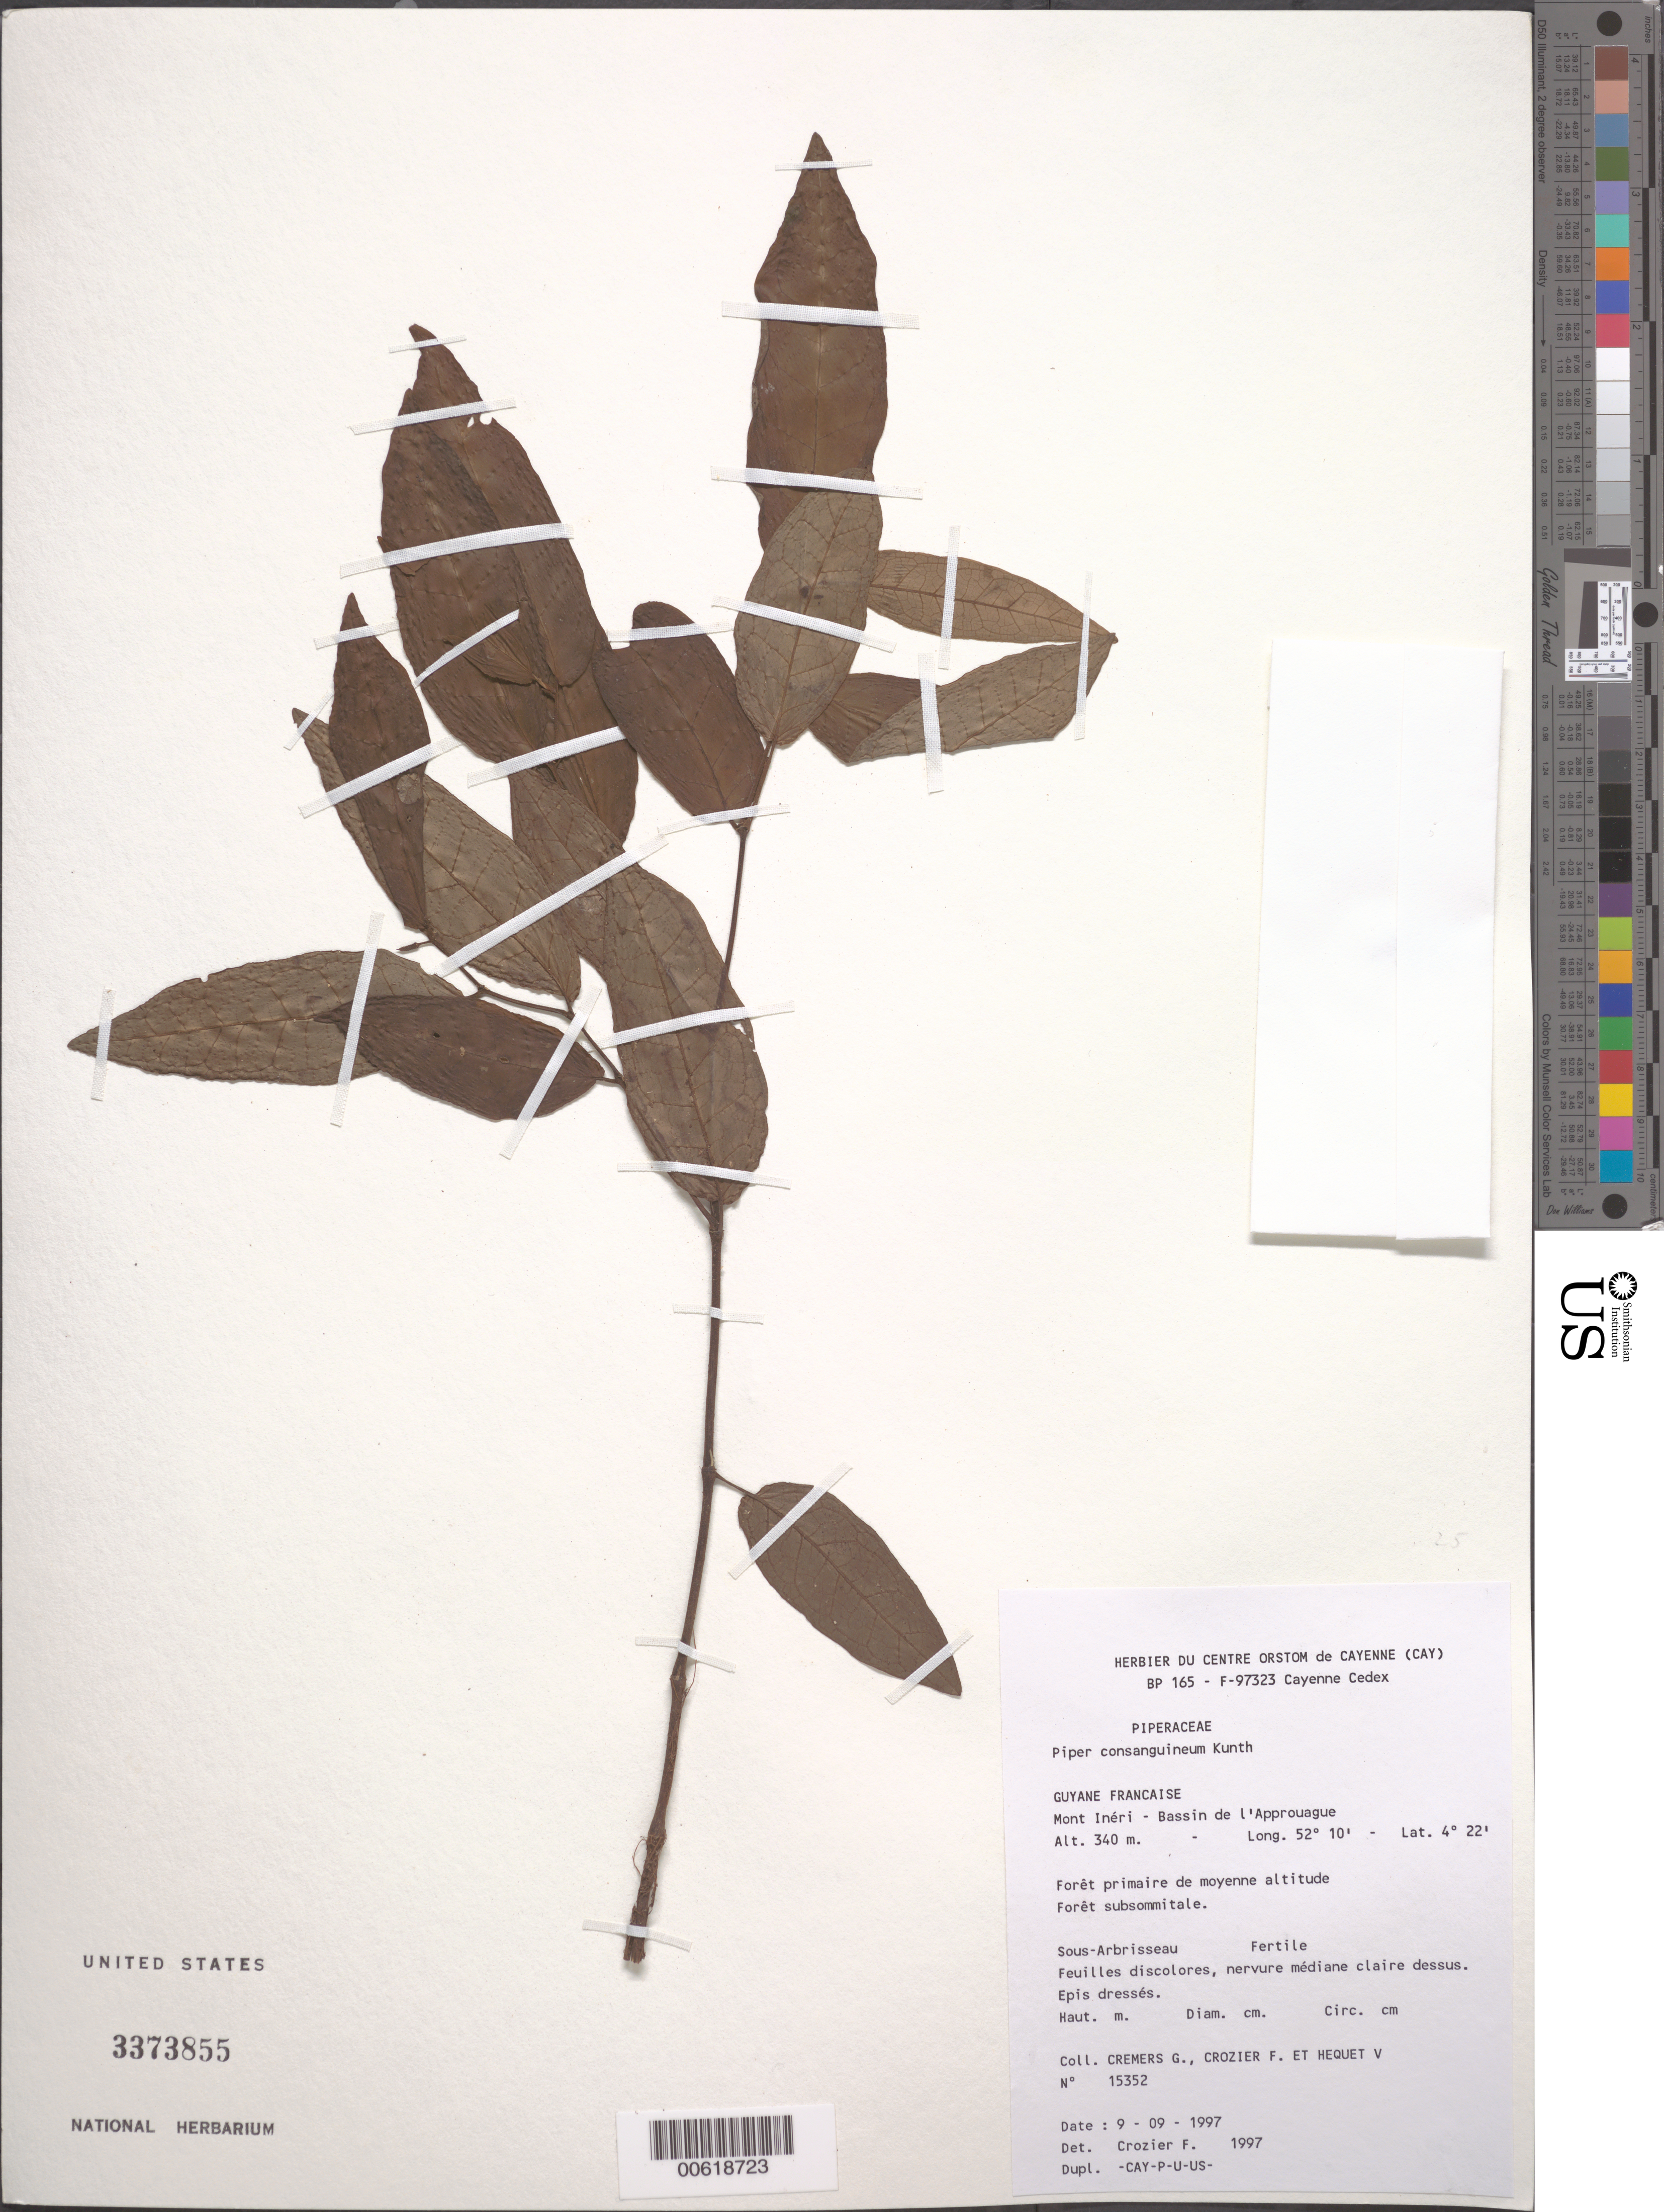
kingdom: Plantae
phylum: Tracheophyta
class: Magnoliopsida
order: Piperales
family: Piperaceae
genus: Piper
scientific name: Piper consanguineum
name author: Kunth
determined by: Crozier, F.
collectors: G. Cremers, F. Crozier & V. Hequet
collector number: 15352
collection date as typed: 9-Sep-97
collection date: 1997-09-09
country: French Guiana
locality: Mont Inéri, Bassin de l'Approuague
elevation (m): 340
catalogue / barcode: US 3373855